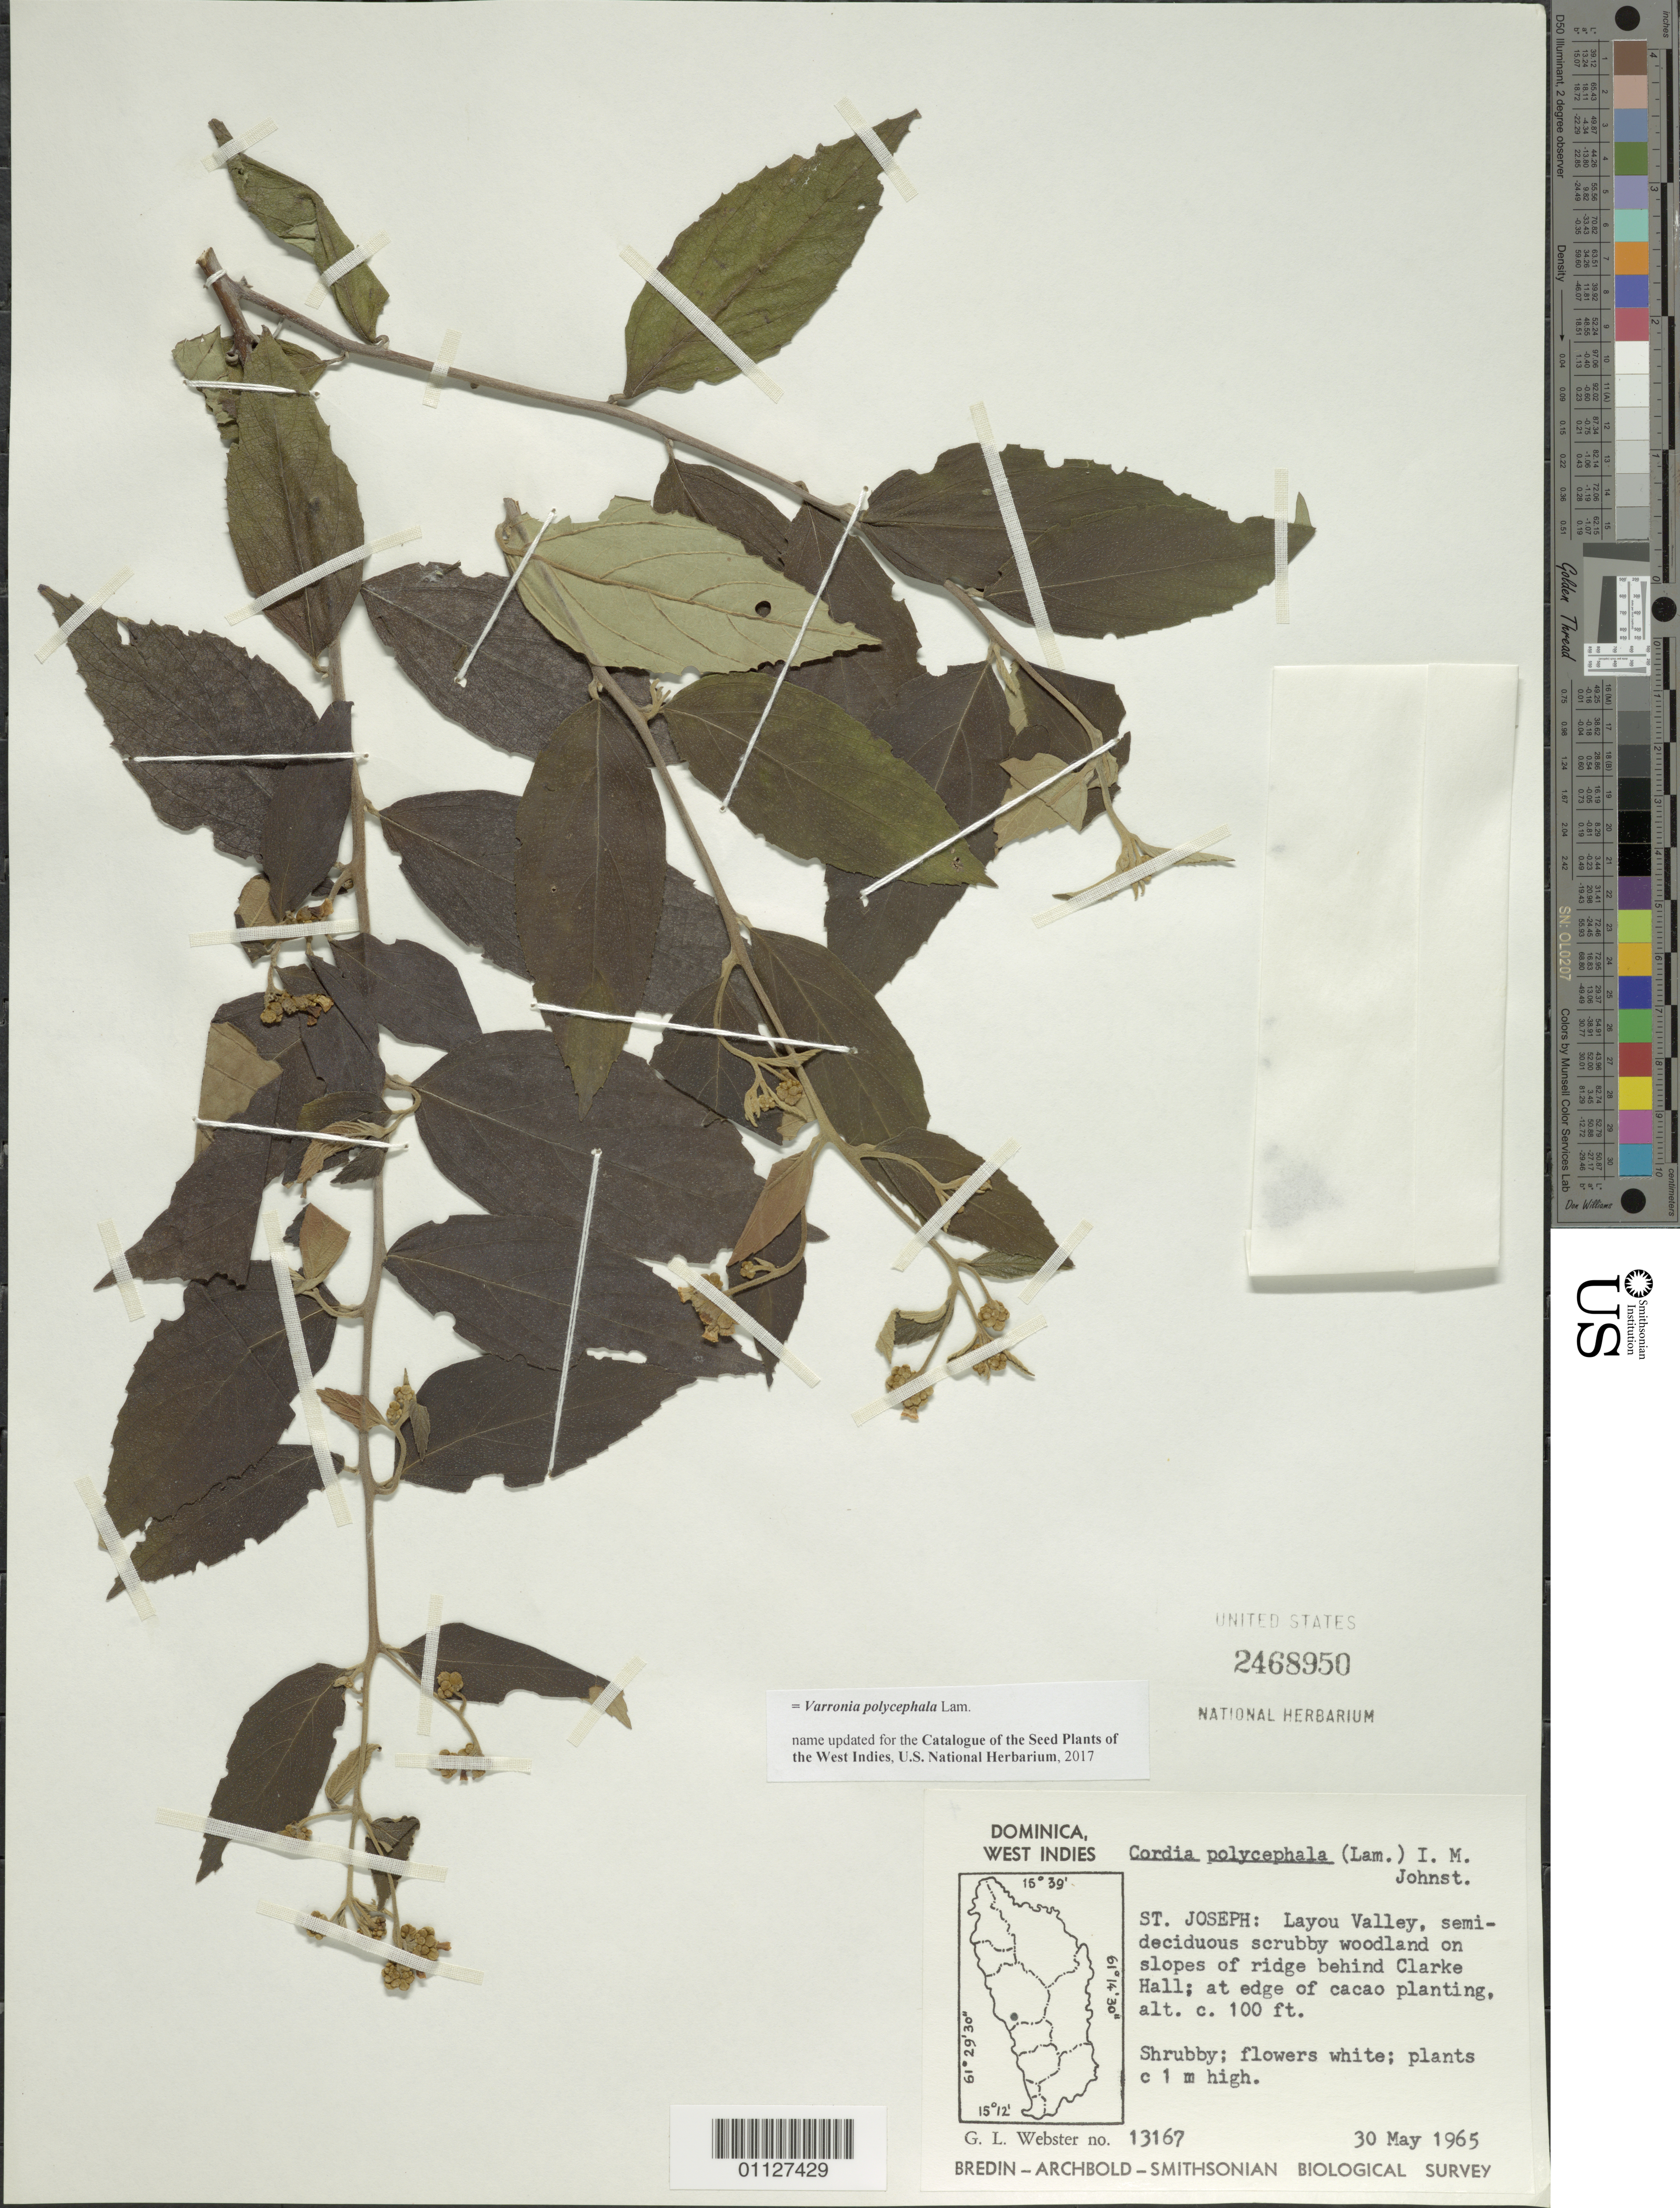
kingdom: Plantae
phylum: Tracheophyta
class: Magnoliopsida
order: Boraginales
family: Cordiaceae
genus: Varronia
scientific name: Varronia polycephala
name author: Lam.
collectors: G. L. Webster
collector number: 13167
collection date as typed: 30 May 1965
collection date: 1965-05-30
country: Dominica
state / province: St. Joseph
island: Dominica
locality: Layou Valley, semi-deciduous scrubby woodland on slopes of ridge behind Clarke HAll; at edge of cacao planting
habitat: Semi-deciduous scrubby woodland on slopes of ridge; at edge of cacao planting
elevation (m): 30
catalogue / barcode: US 2468950